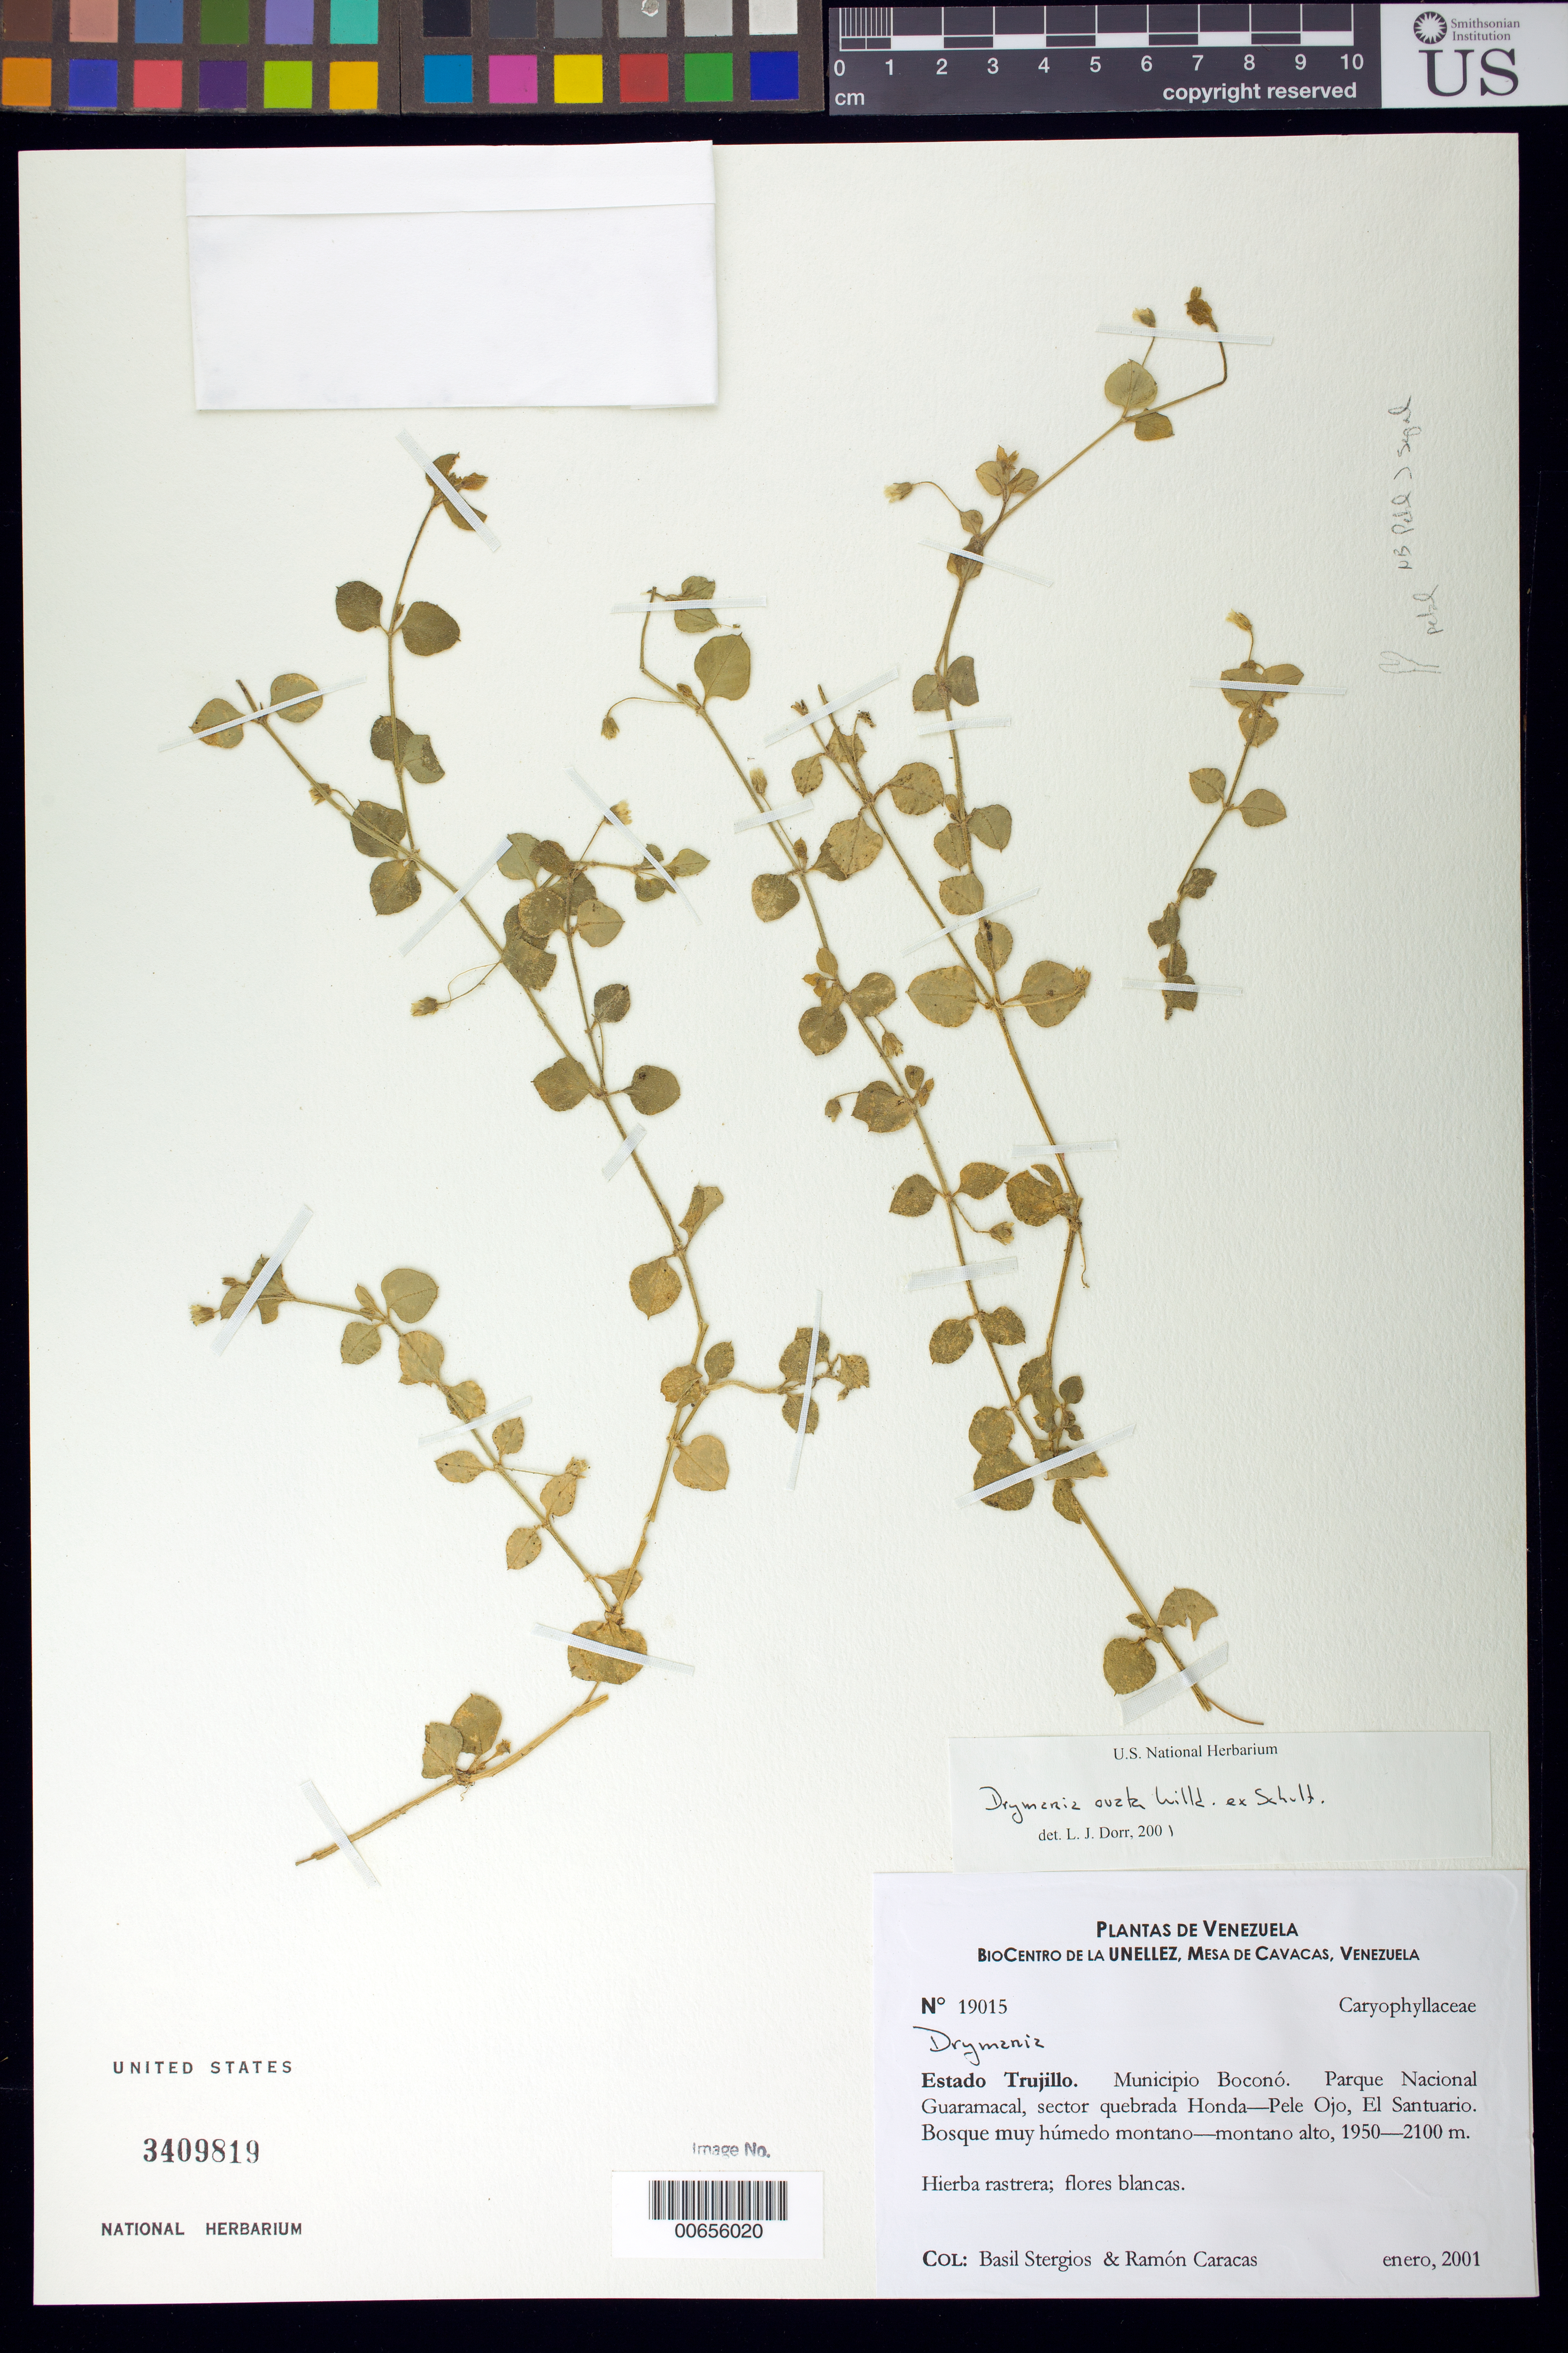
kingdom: Plantae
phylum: Tracheophyta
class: Magnoliopsida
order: Caryophyllales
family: Caryophyllaceae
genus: Drymaria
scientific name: Drymaria ovata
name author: Humb. & Bonpl. ex Schult.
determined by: Dorr, L. J., (BOT), Smithsonian Institution - National Museum of Natural History (UNITED STATES)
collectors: B. G. Stergios & R. Caracas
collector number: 19015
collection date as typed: Jan 2001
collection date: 2001-01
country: Venezuela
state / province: Trujillo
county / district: Boconó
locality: Parque Nacional Guaramacal, sector quebrada Honda-Pele Ojo, El Santuario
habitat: Bosque muy húmedo montano-montano alto.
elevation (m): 1950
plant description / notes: CTES, MY, NY, PORT, US, VEN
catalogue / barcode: US 3409819